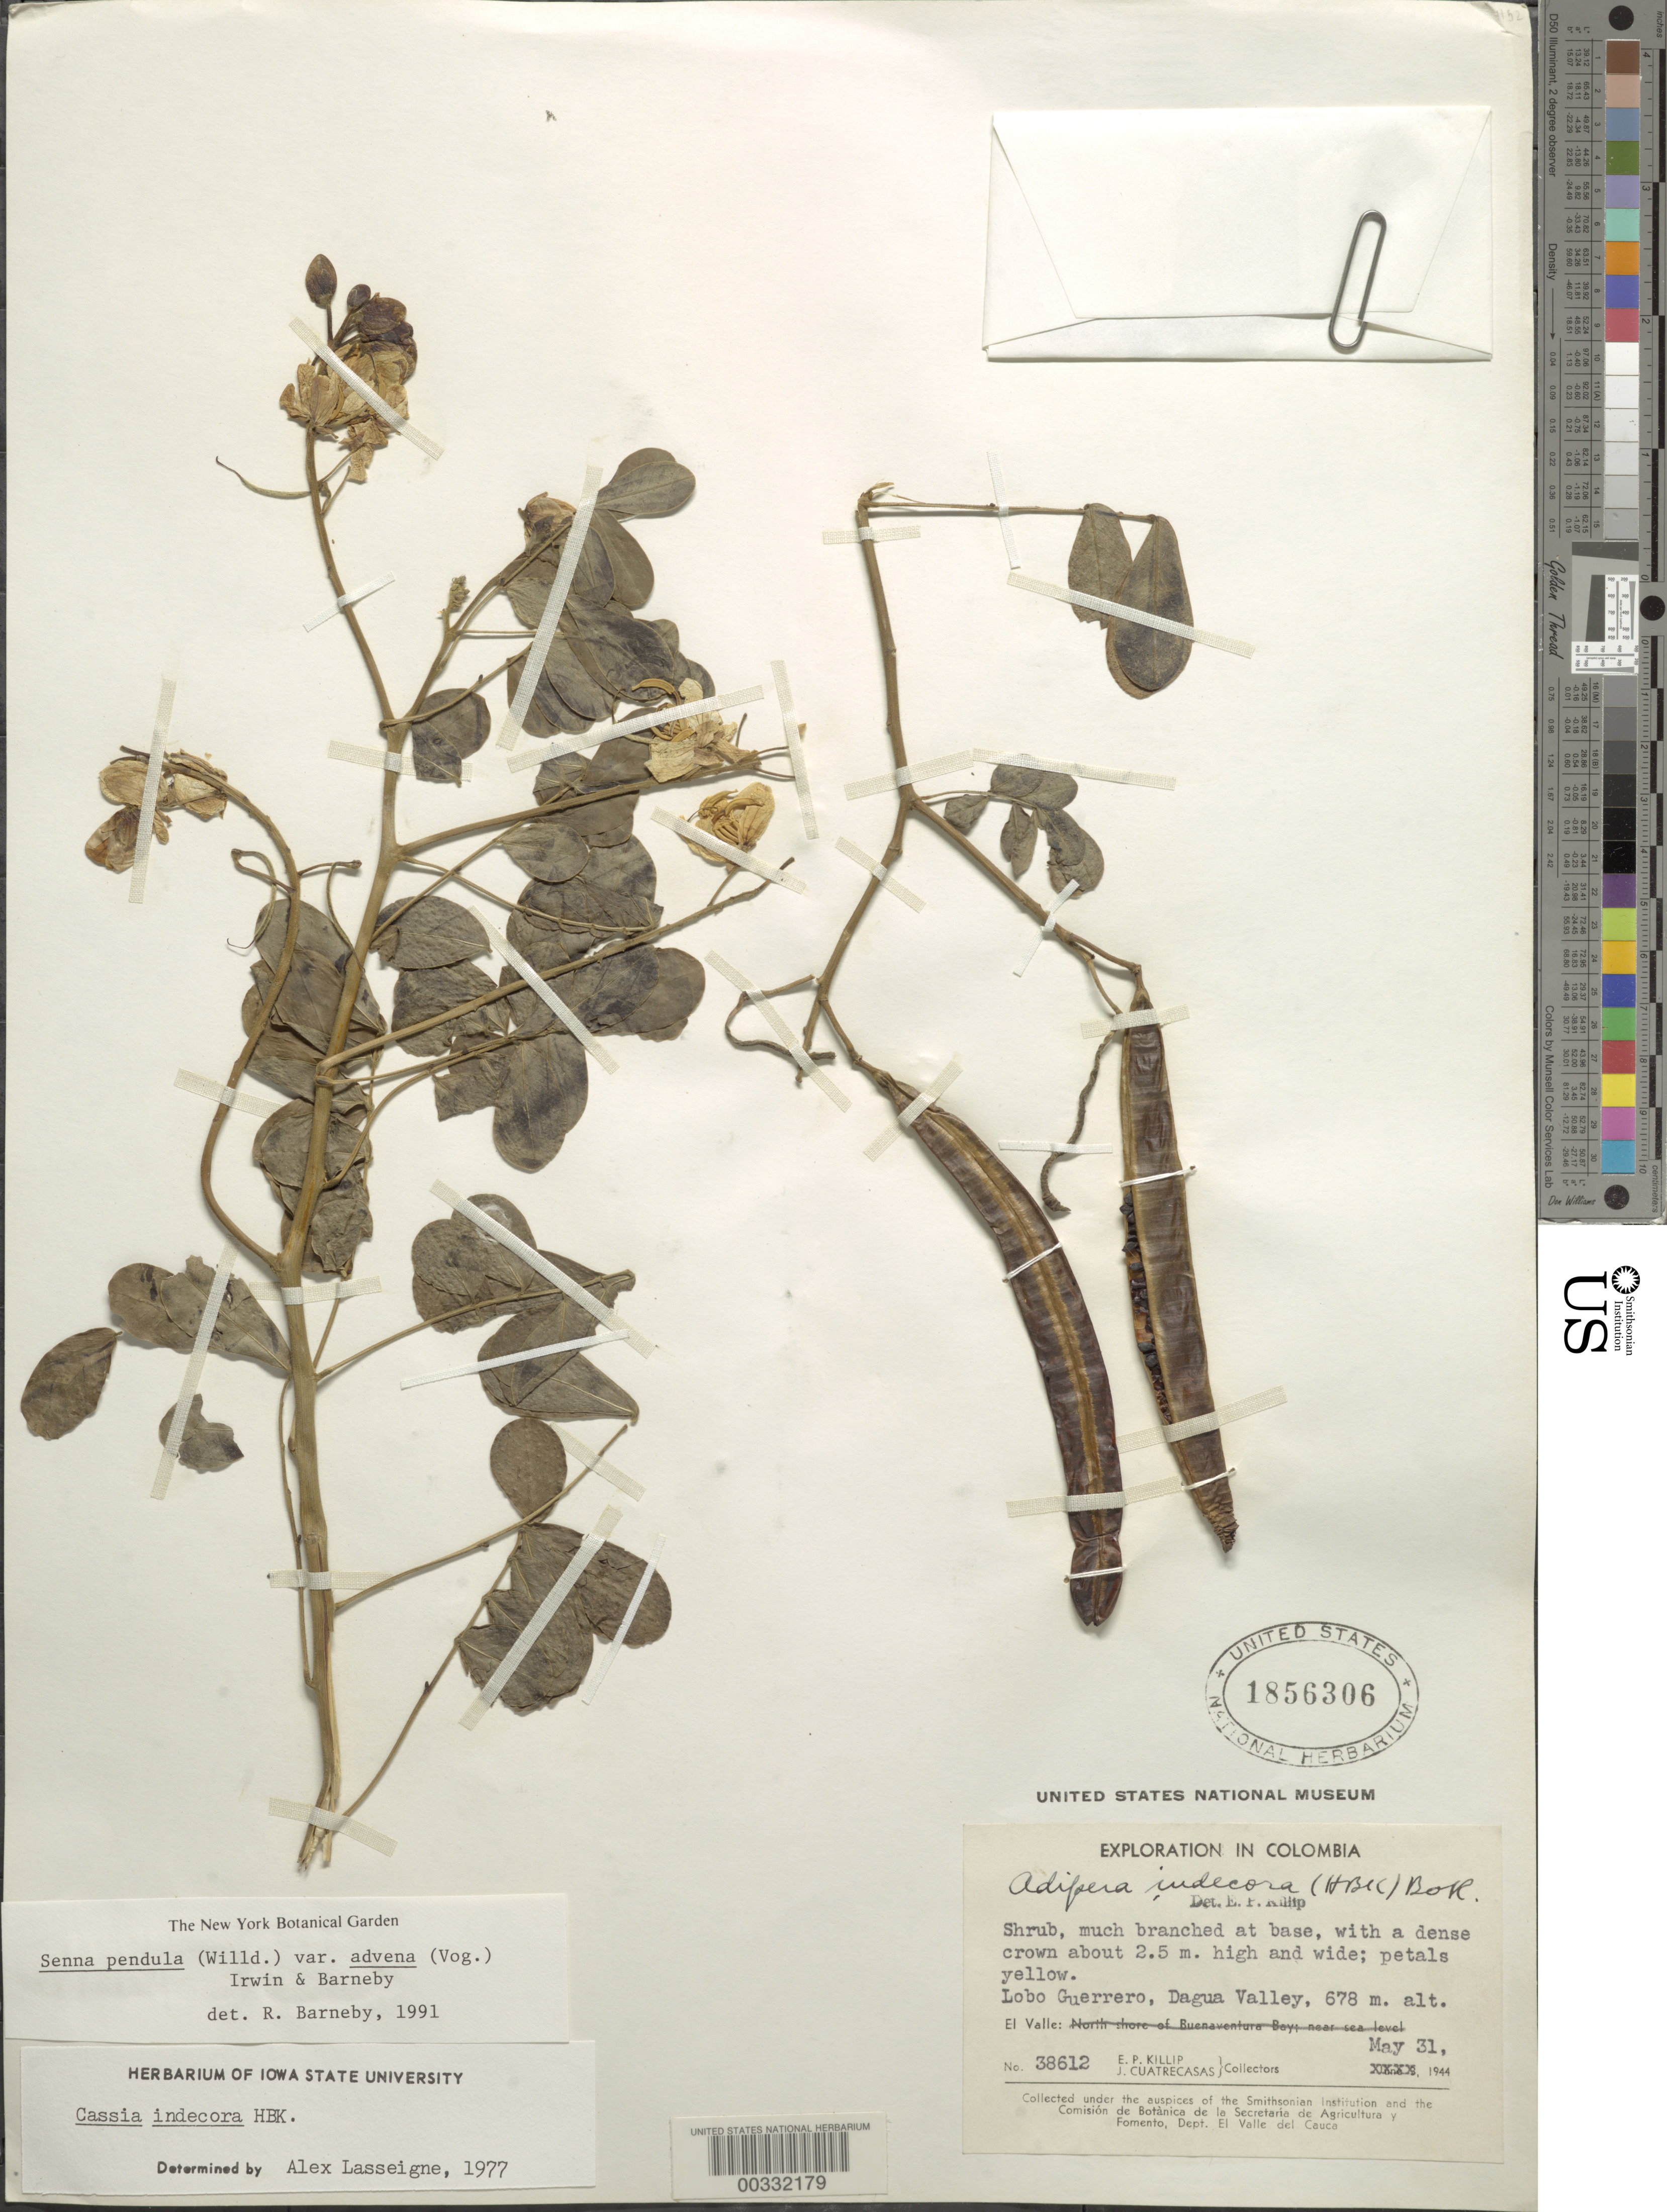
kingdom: Plantae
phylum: Tracheophyta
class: Magnoliopsida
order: Fabales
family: Fabaceae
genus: Senna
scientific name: Senna pendula var. advena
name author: (Vogel) H.S. Irwin & Barneby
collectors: E. P. Killip & J. Cuatrecasas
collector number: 38612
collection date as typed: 31 May 1944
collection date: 1944-05-31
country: Colombia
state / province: Valle del Cauca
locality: Lobo Guerrero, Dagua Valley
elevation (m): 678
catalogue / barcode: US 1856306